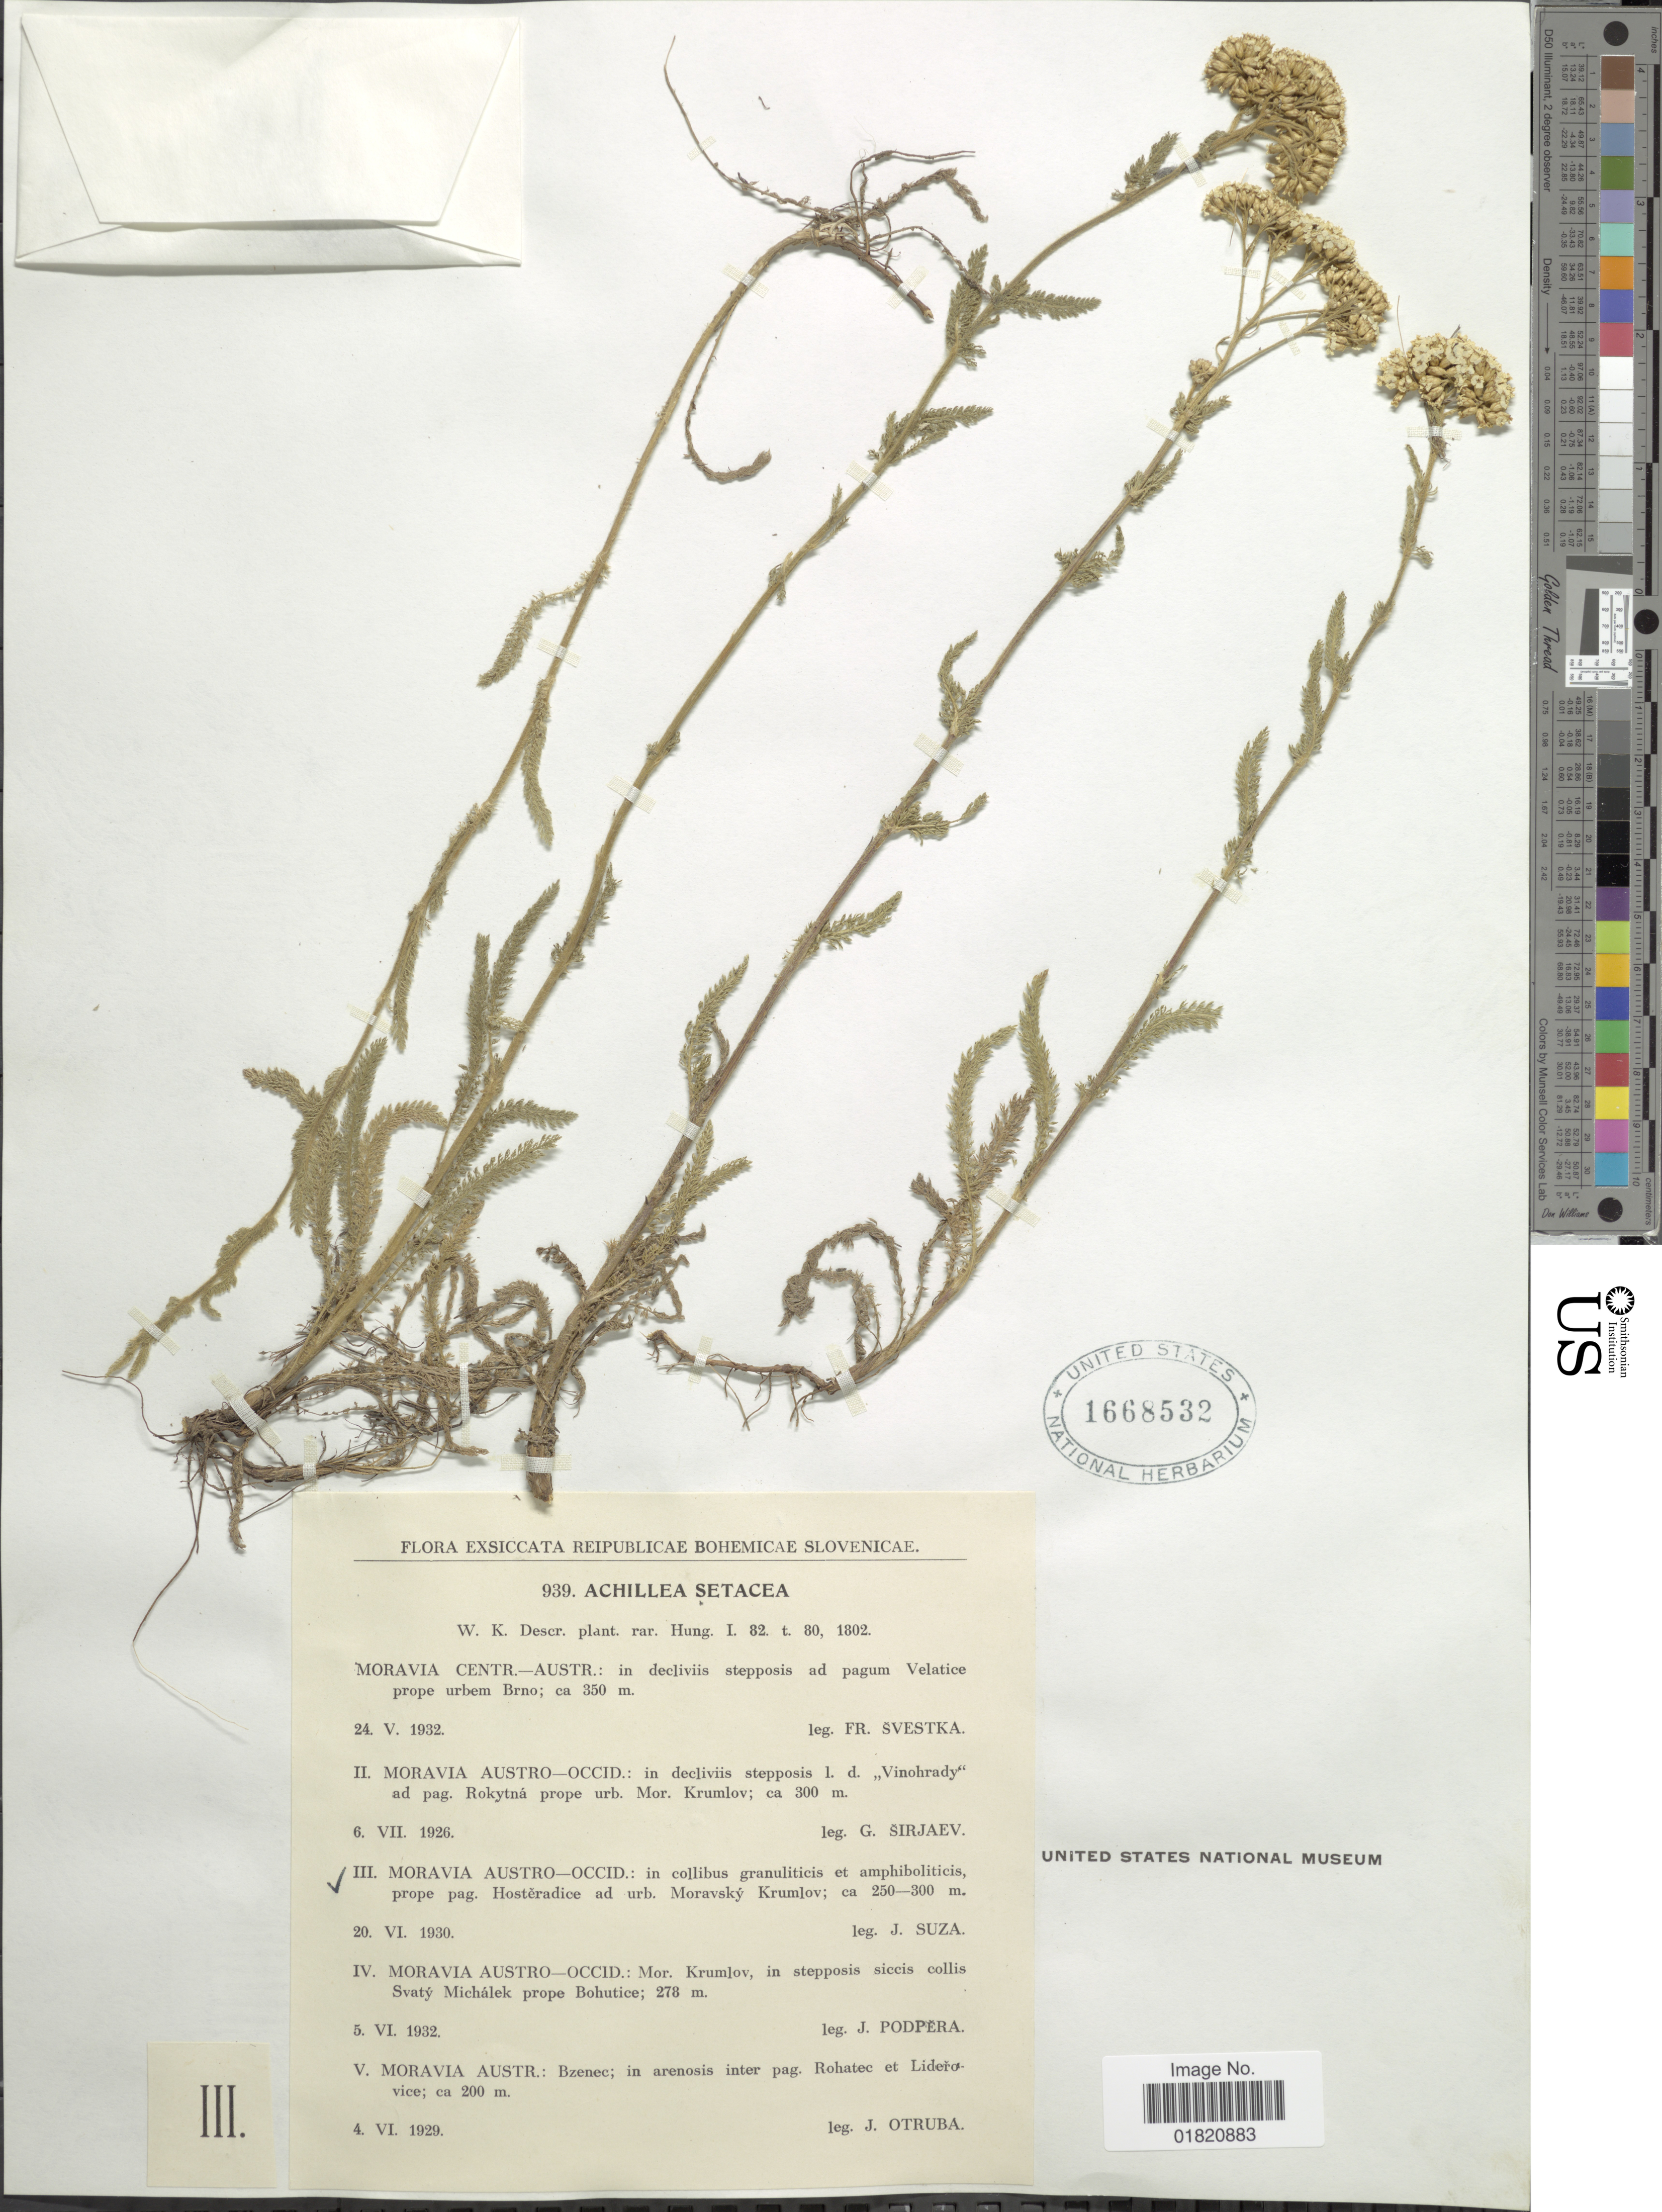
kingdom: Plantae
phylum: Tracheophyta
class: Magnoliopsida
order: Asterales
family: Asteraceae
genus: Achillea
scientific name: Achillea setacea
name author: Waldst. & Kit.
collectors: J. Suza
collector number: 939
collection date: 1930-06-20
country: Slovakia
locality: Reipublicae Bohemicae Slovenicae. Moravia Austro-Occid.: in collibus granuliticis et amphibolitics, prope pag. Hosteradice ad urb. Moravsky Krumlov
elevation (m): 300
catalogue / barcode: US 1668532